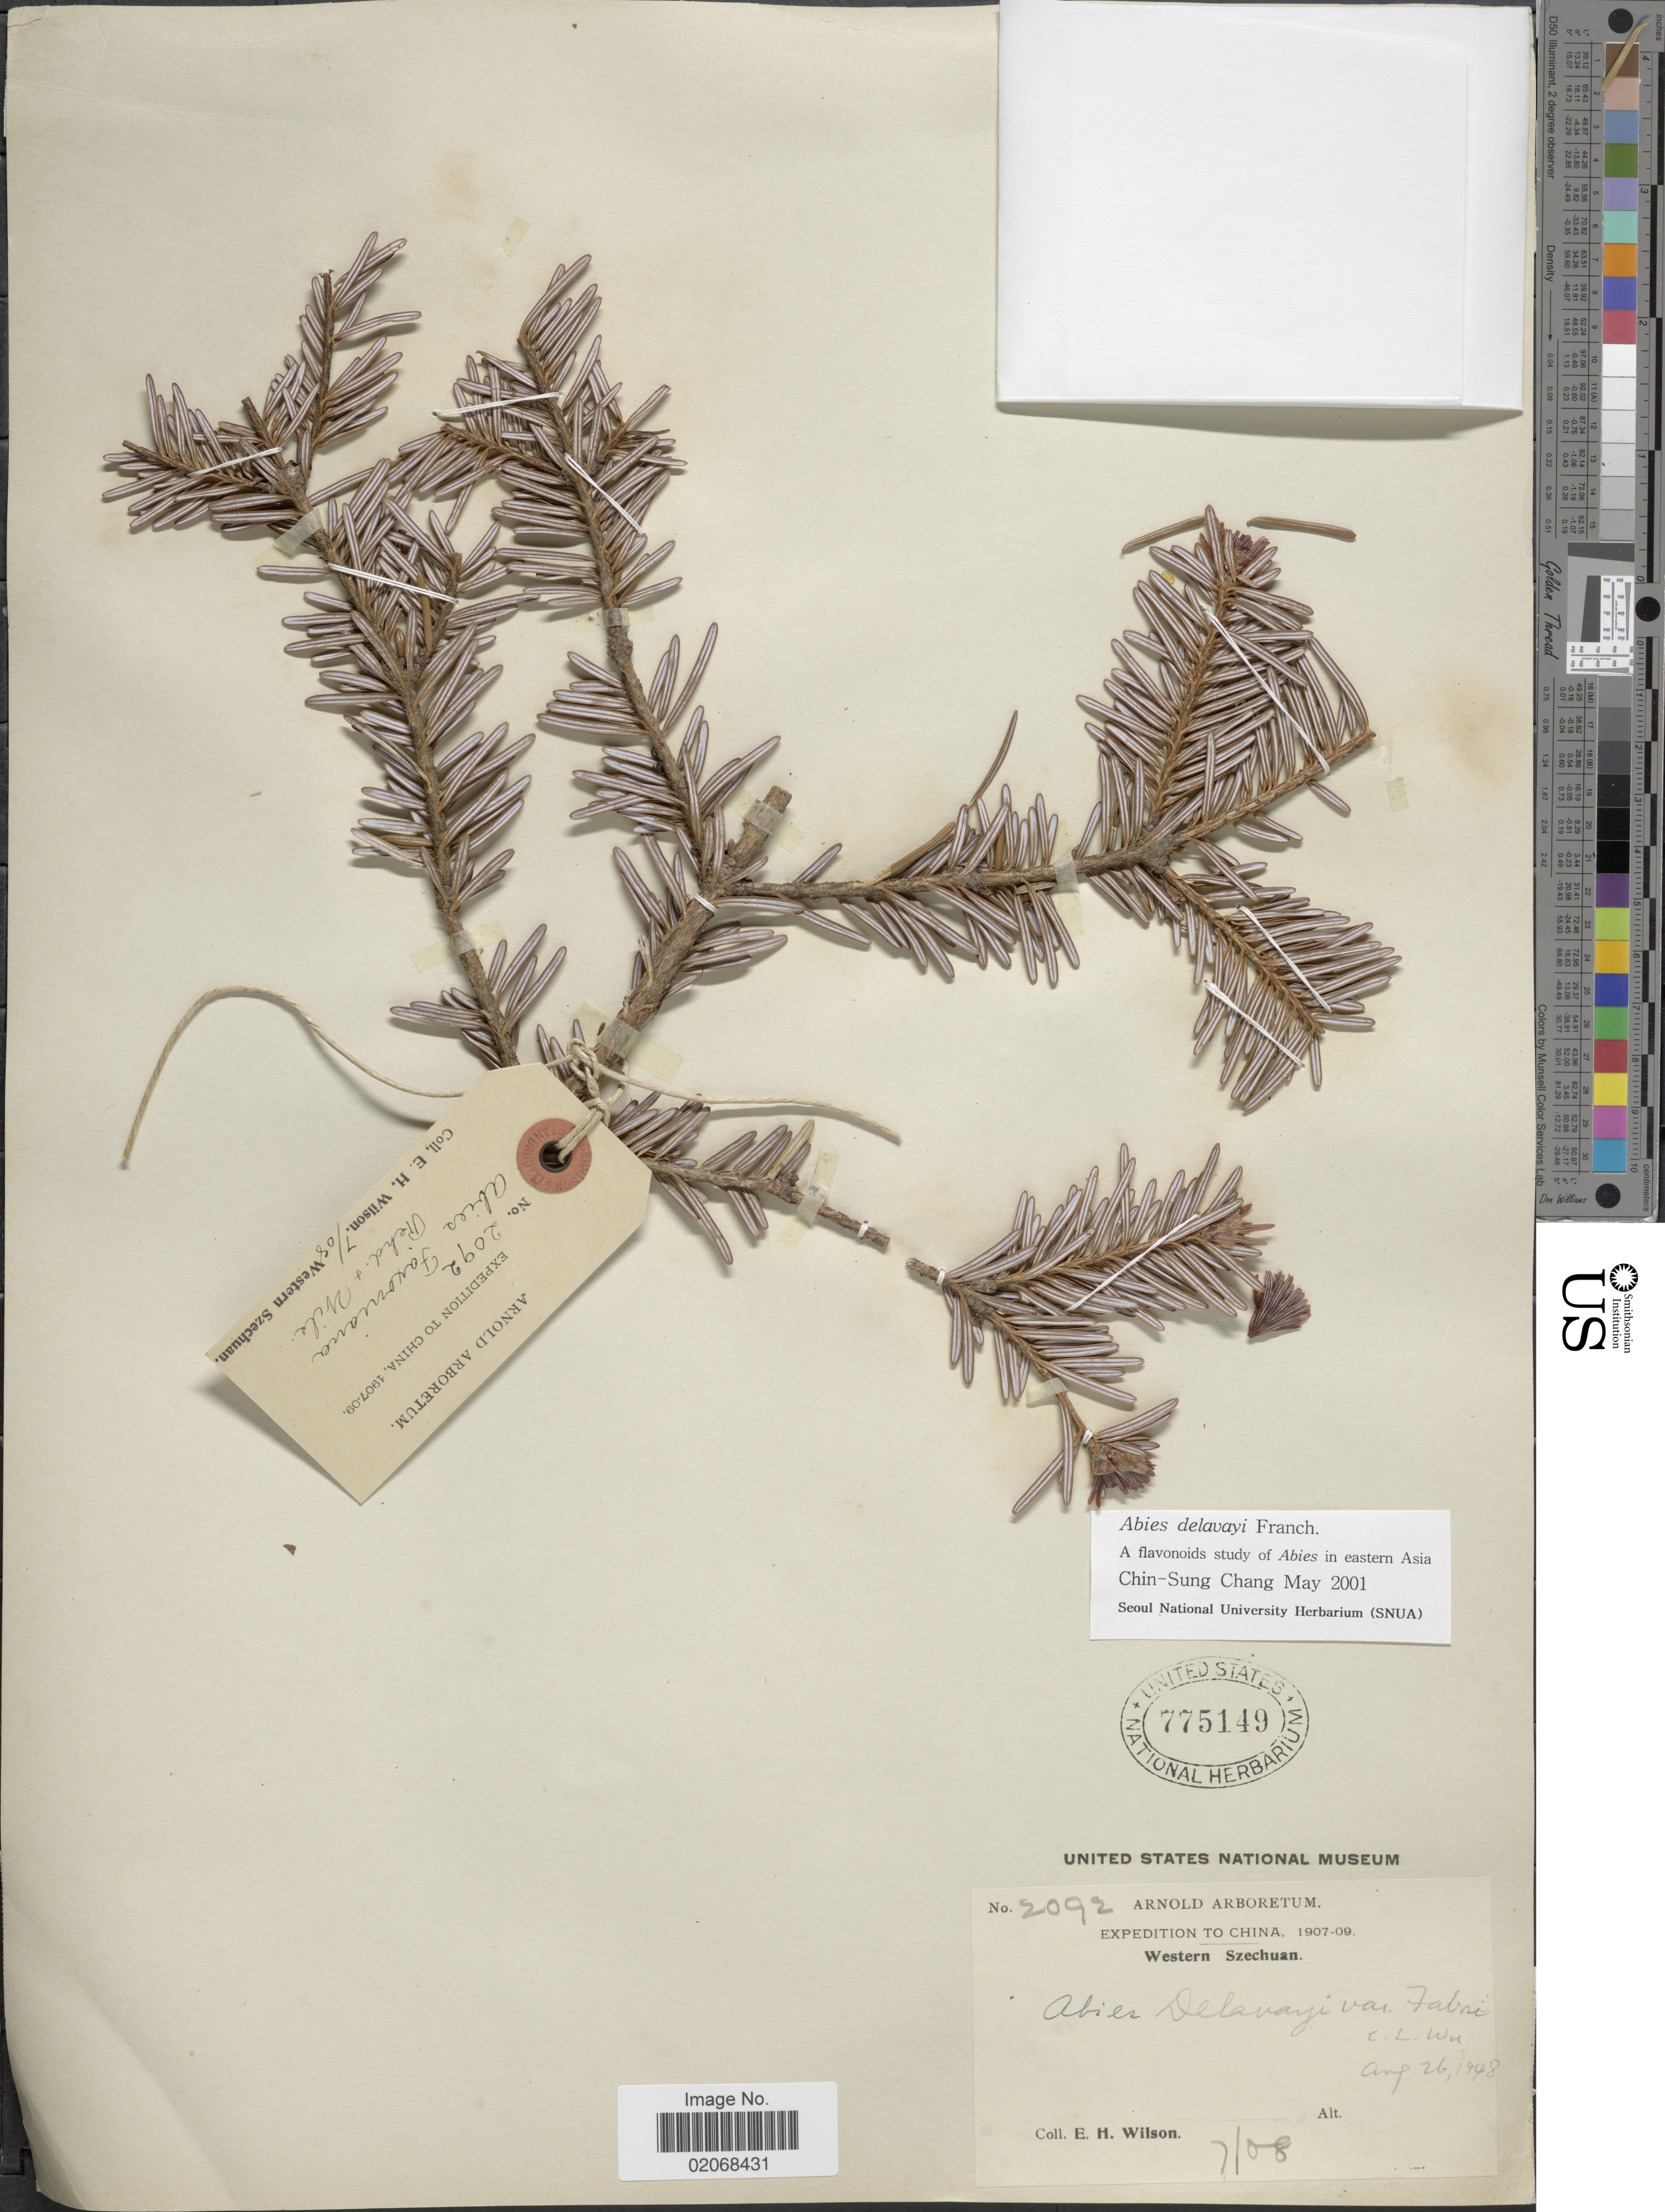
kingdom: Plantae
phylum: Tracheophyta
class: Pinopsida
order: Pinales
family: Pinaceae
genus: Abies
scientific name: Abies delavayi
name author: Franch.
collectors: E. Wilson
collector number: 2092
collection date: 1908-07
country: China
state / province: Sichuan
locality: Western Szechuan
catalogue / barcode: US 775149